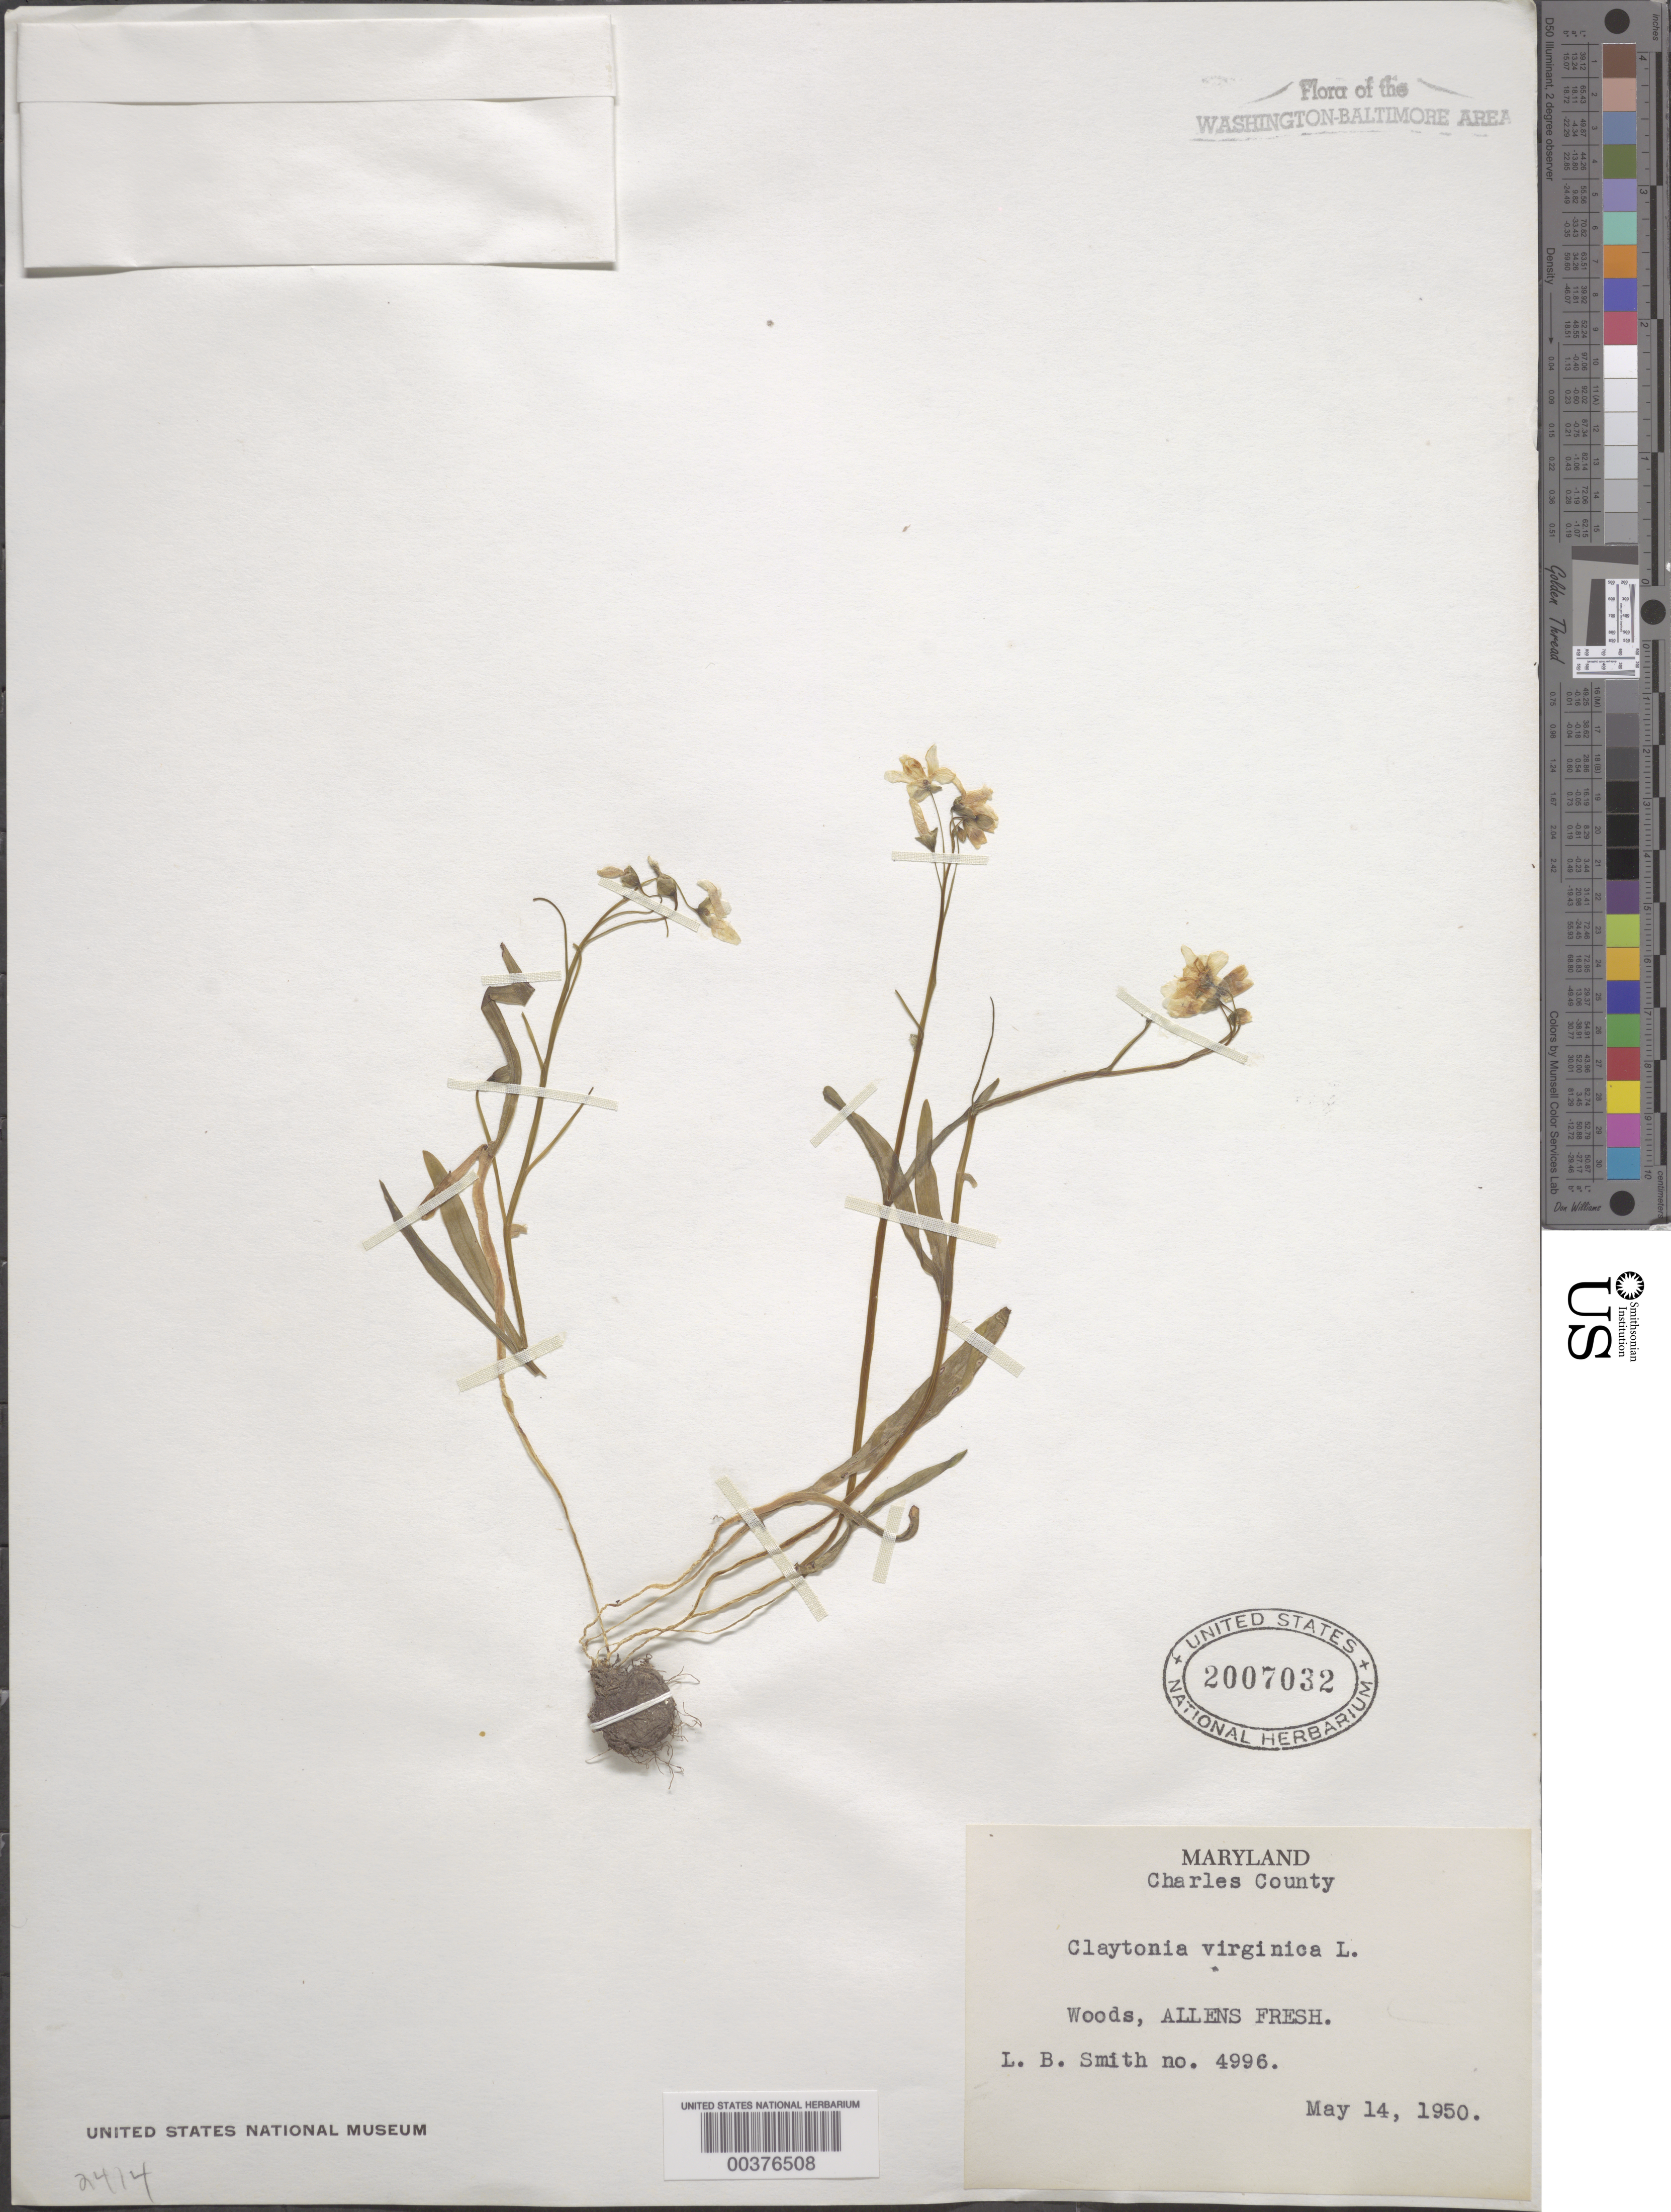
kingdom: Plantae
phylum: Tracheophyta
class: Magnoliopsida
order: Caryophyllales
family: Montiaceae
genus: Claytonia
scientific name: Claytonia virginica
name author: L.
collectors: L. Smith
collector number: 4996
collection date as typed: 14 May 1950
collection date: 1950-05-14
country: United States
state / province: Maryland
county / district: Charles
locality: Allens Fresh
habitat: Woods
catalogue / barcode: US 2007032